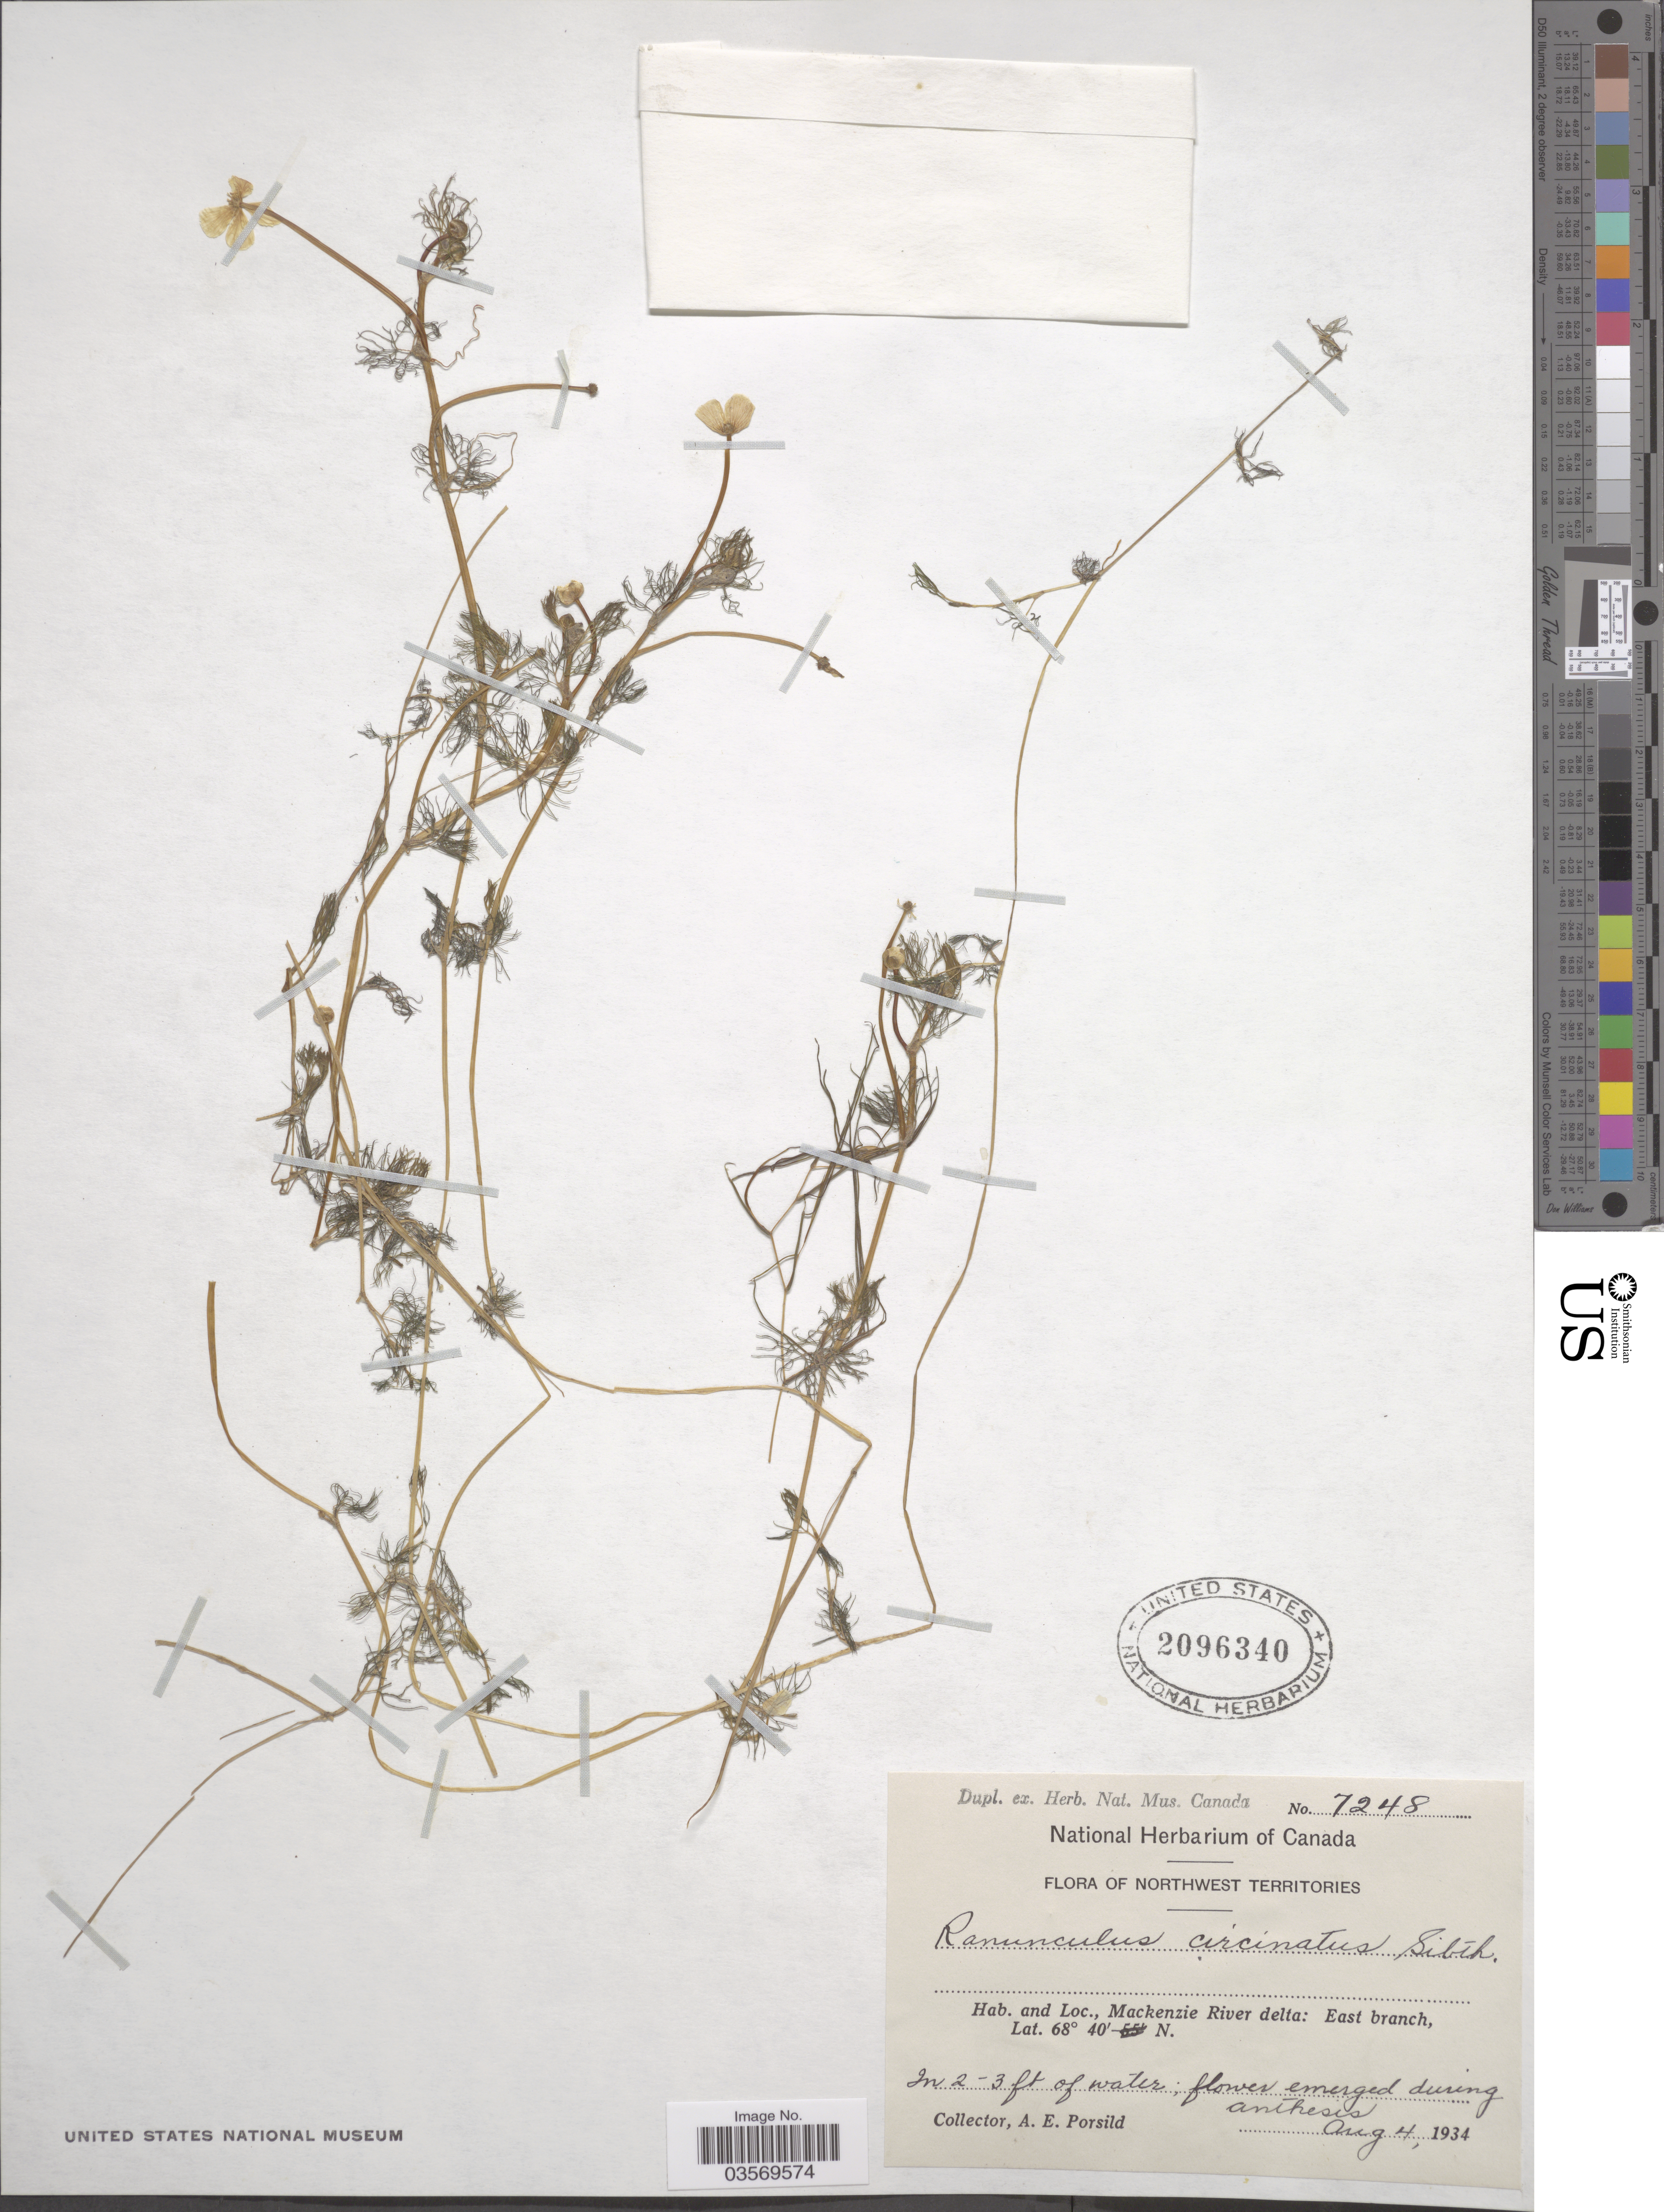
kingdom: Plantae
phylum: Tracheophyta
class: Magnoliopsida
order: Ranunculales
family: Ranunculaceae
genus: Ranunculus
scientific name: Ranunculus subrigidus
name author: W.B. Drew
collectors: A. E. Porsild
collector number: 7248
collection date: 1934-08-04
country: Canada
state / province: Northwest Territories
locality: Mackenzie River delta: East branch.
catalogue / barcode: US 2096340